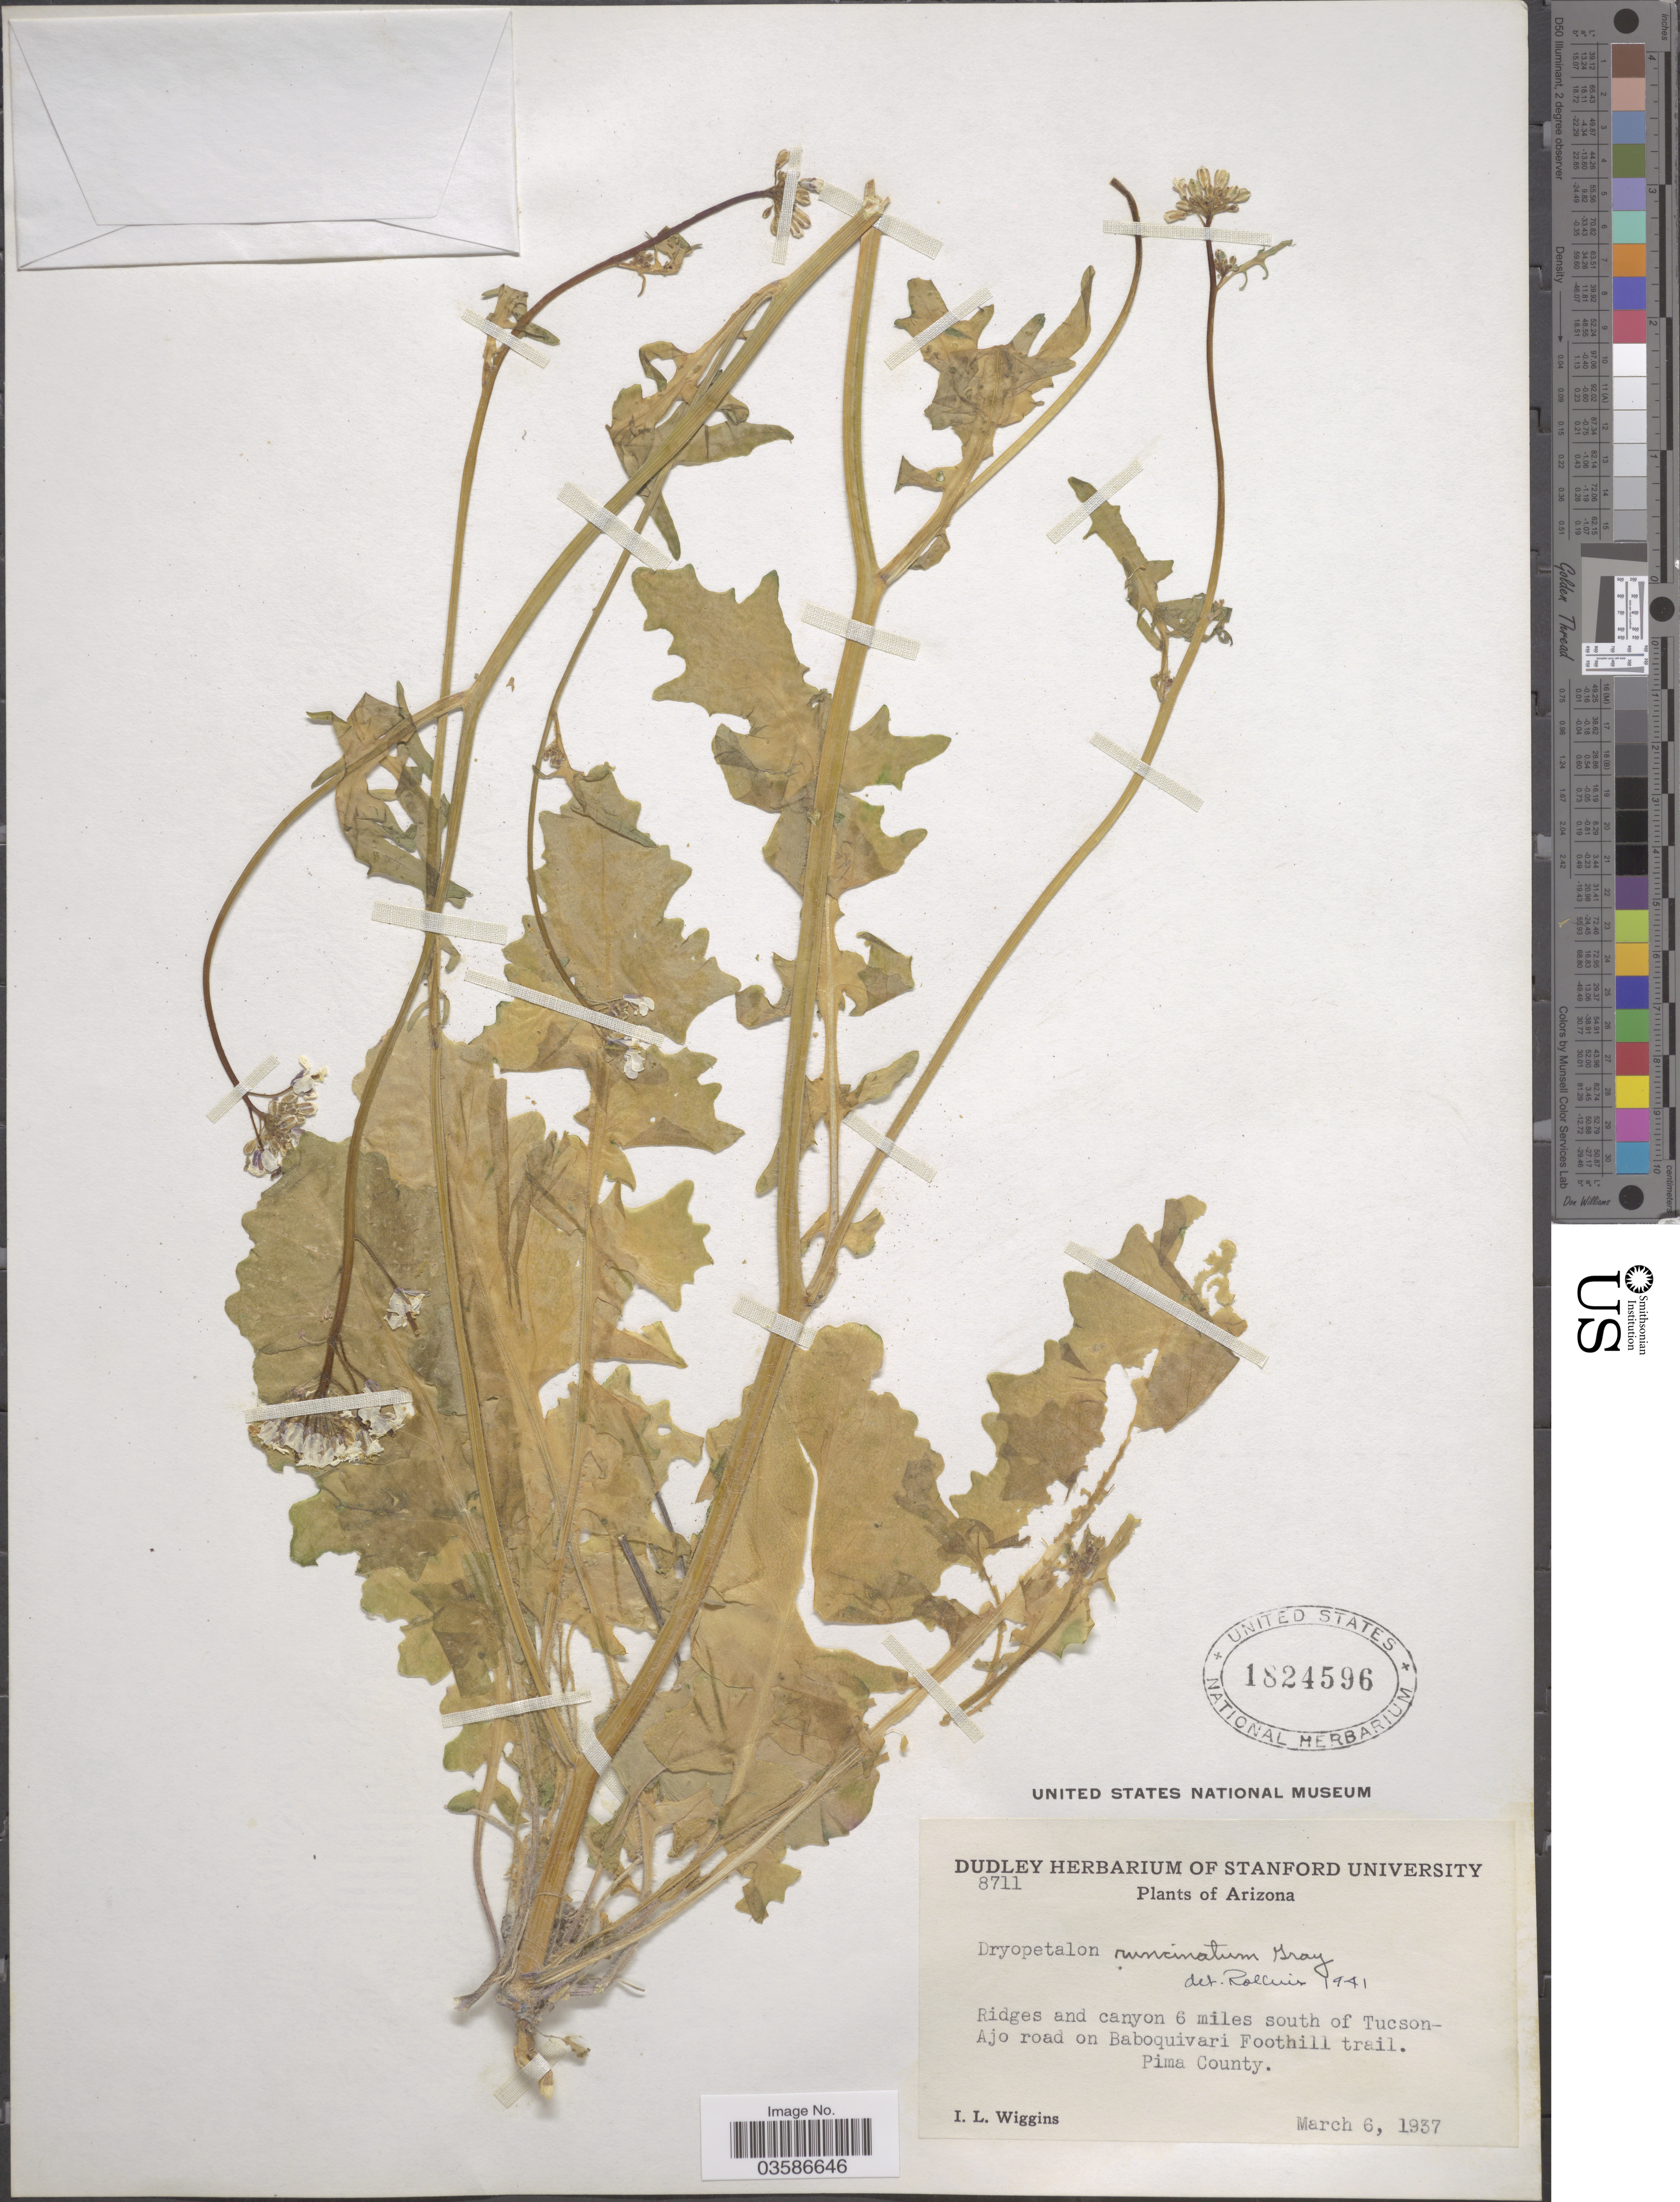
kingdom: Plantae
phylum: Tracheophyta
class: Magnoliopsida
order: Brassicales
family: Brassicaceae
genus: Dryopetalon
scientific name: Dryopetalon runcinatum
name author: A. Gray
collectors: I. L. Wiggins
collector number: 8711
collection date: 1937-03-06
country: United States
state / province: Arizona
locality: Ridges and canyon 6 miles south of Tucson-Ajo road on Baboquivari Foothill trail. Pima County.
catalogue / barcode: US 1824596